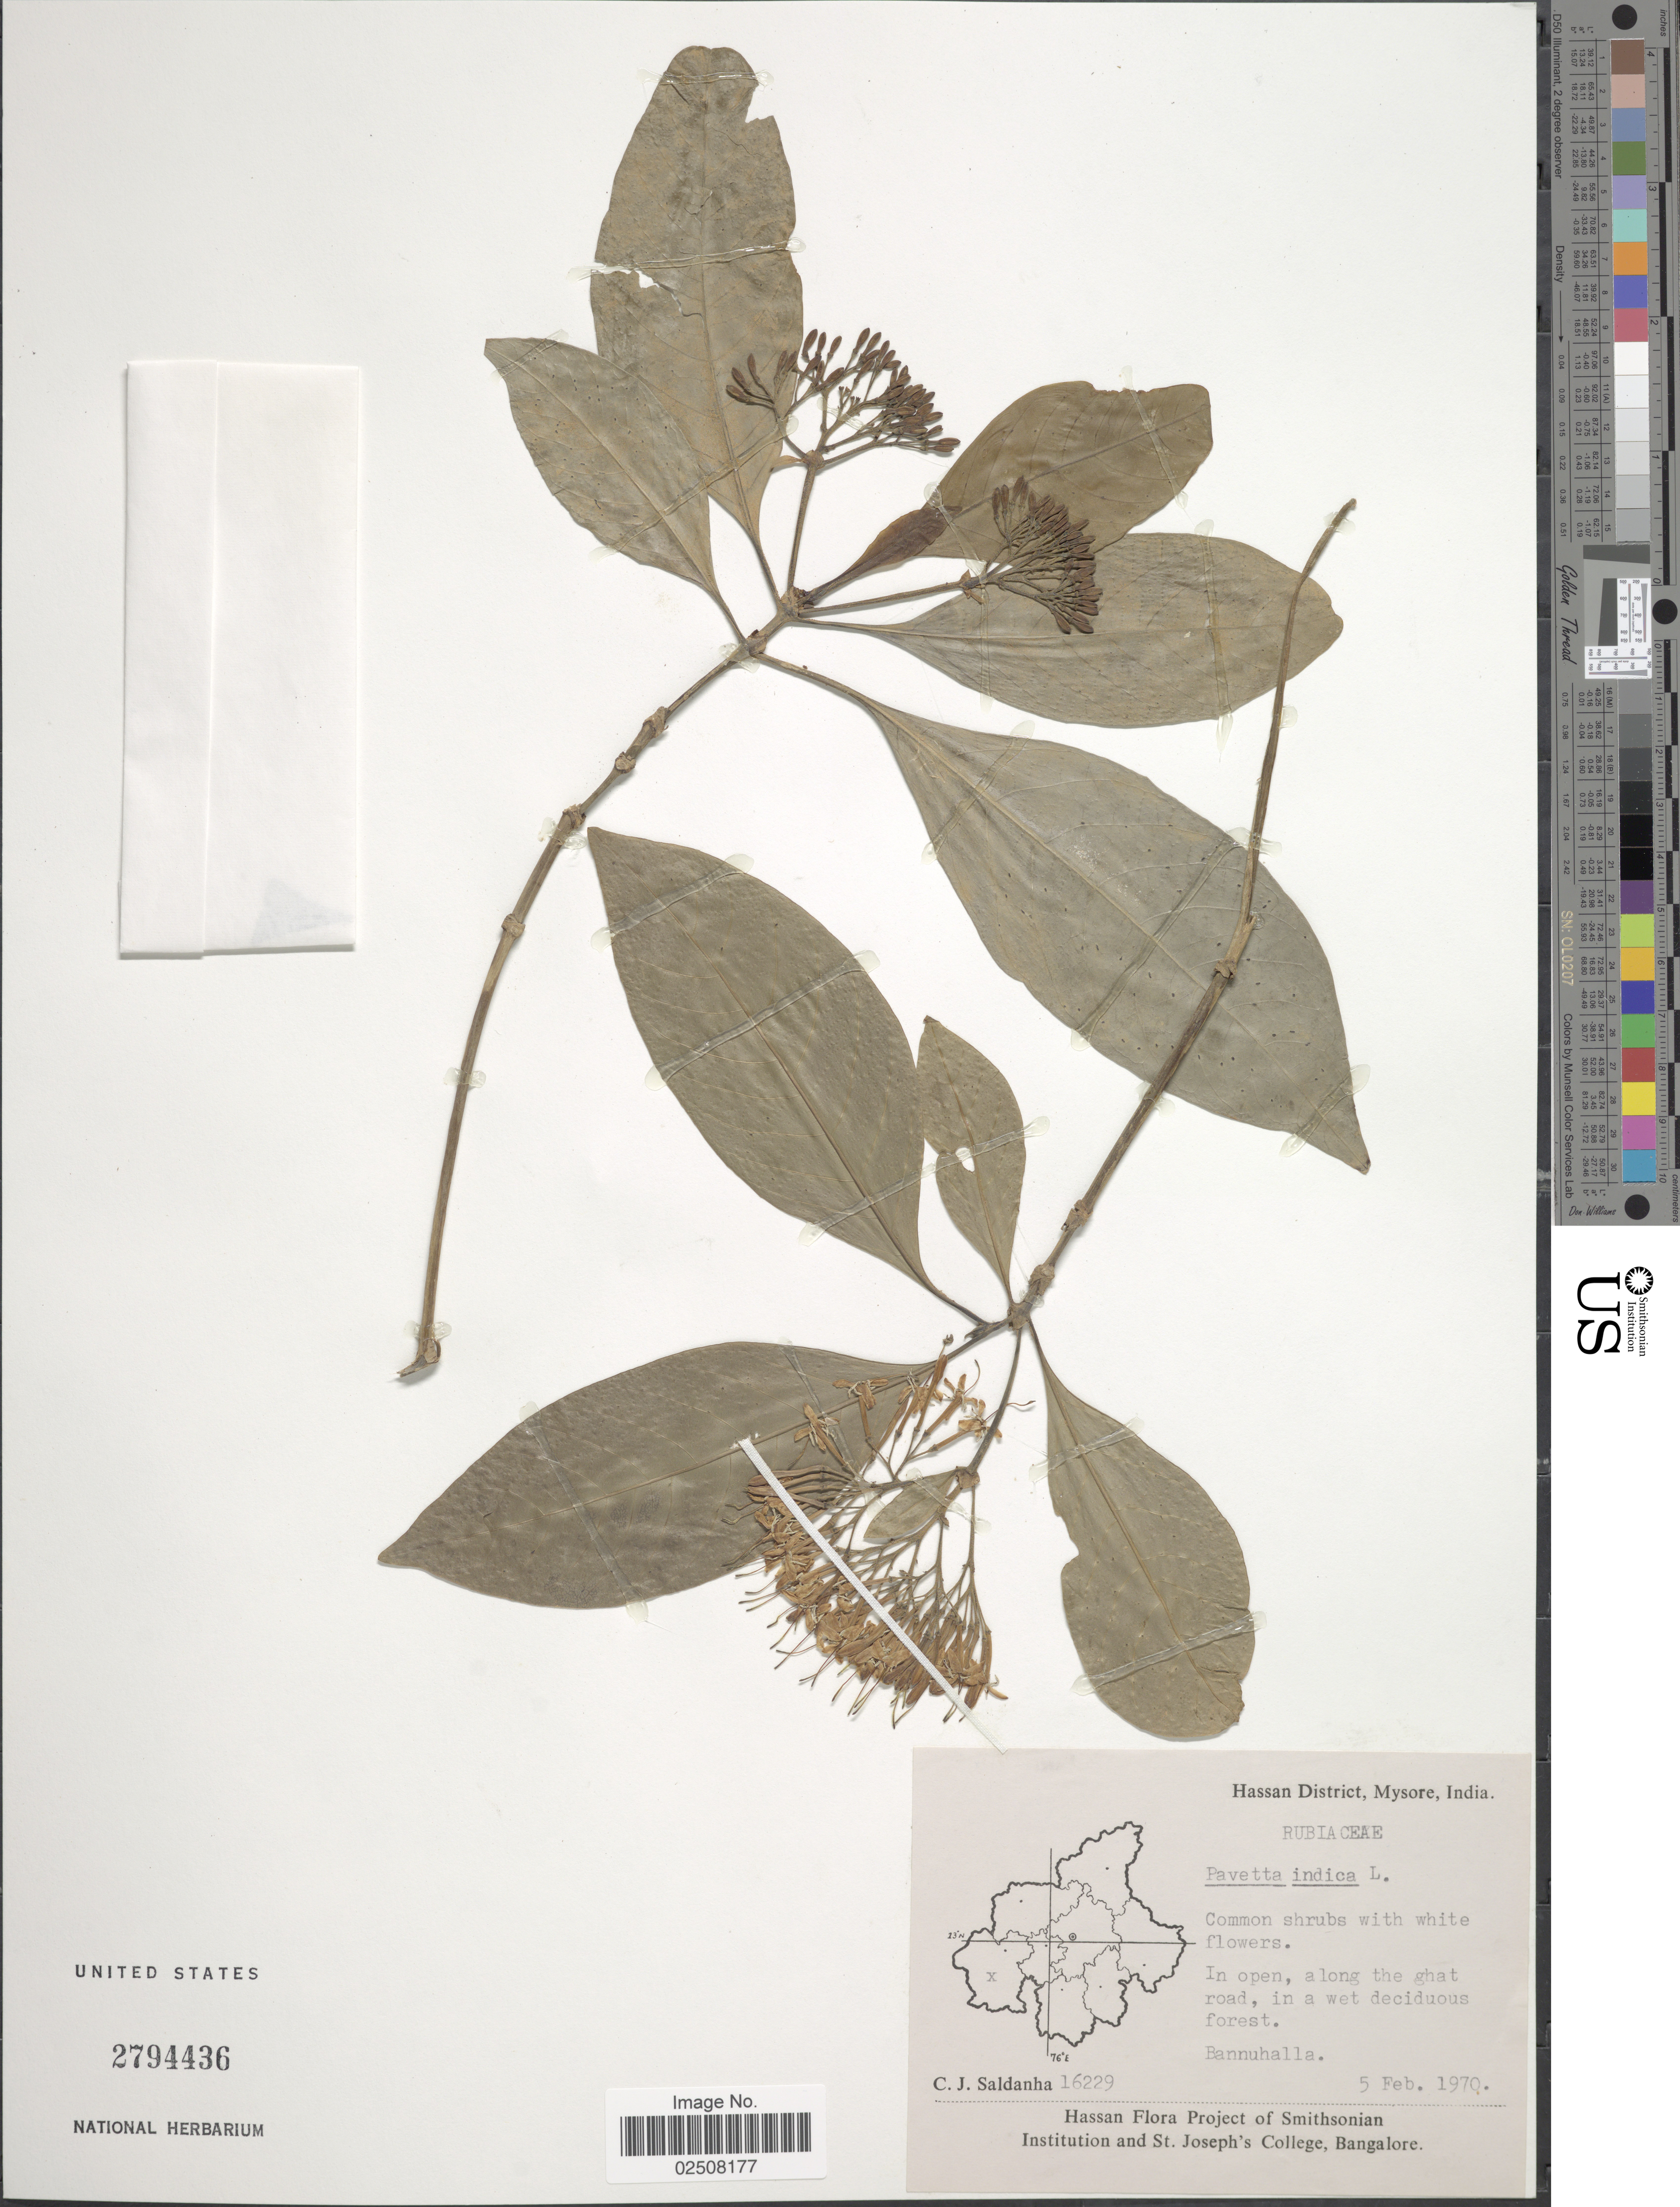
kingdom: Plantae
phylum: Tracheophyta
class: Magnoliopsida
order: Gentianales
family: Rubiaceae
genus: Pavetta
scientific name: Pavetta indica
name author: L.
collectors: C. J. Saldanha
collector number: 16229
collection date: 1970-02-05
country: India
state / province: Karnataka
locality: Hassan District, Mysore, In open, along the ghat road, in a wet deciduous forest, Bannuhalla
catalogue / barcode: US 2794436